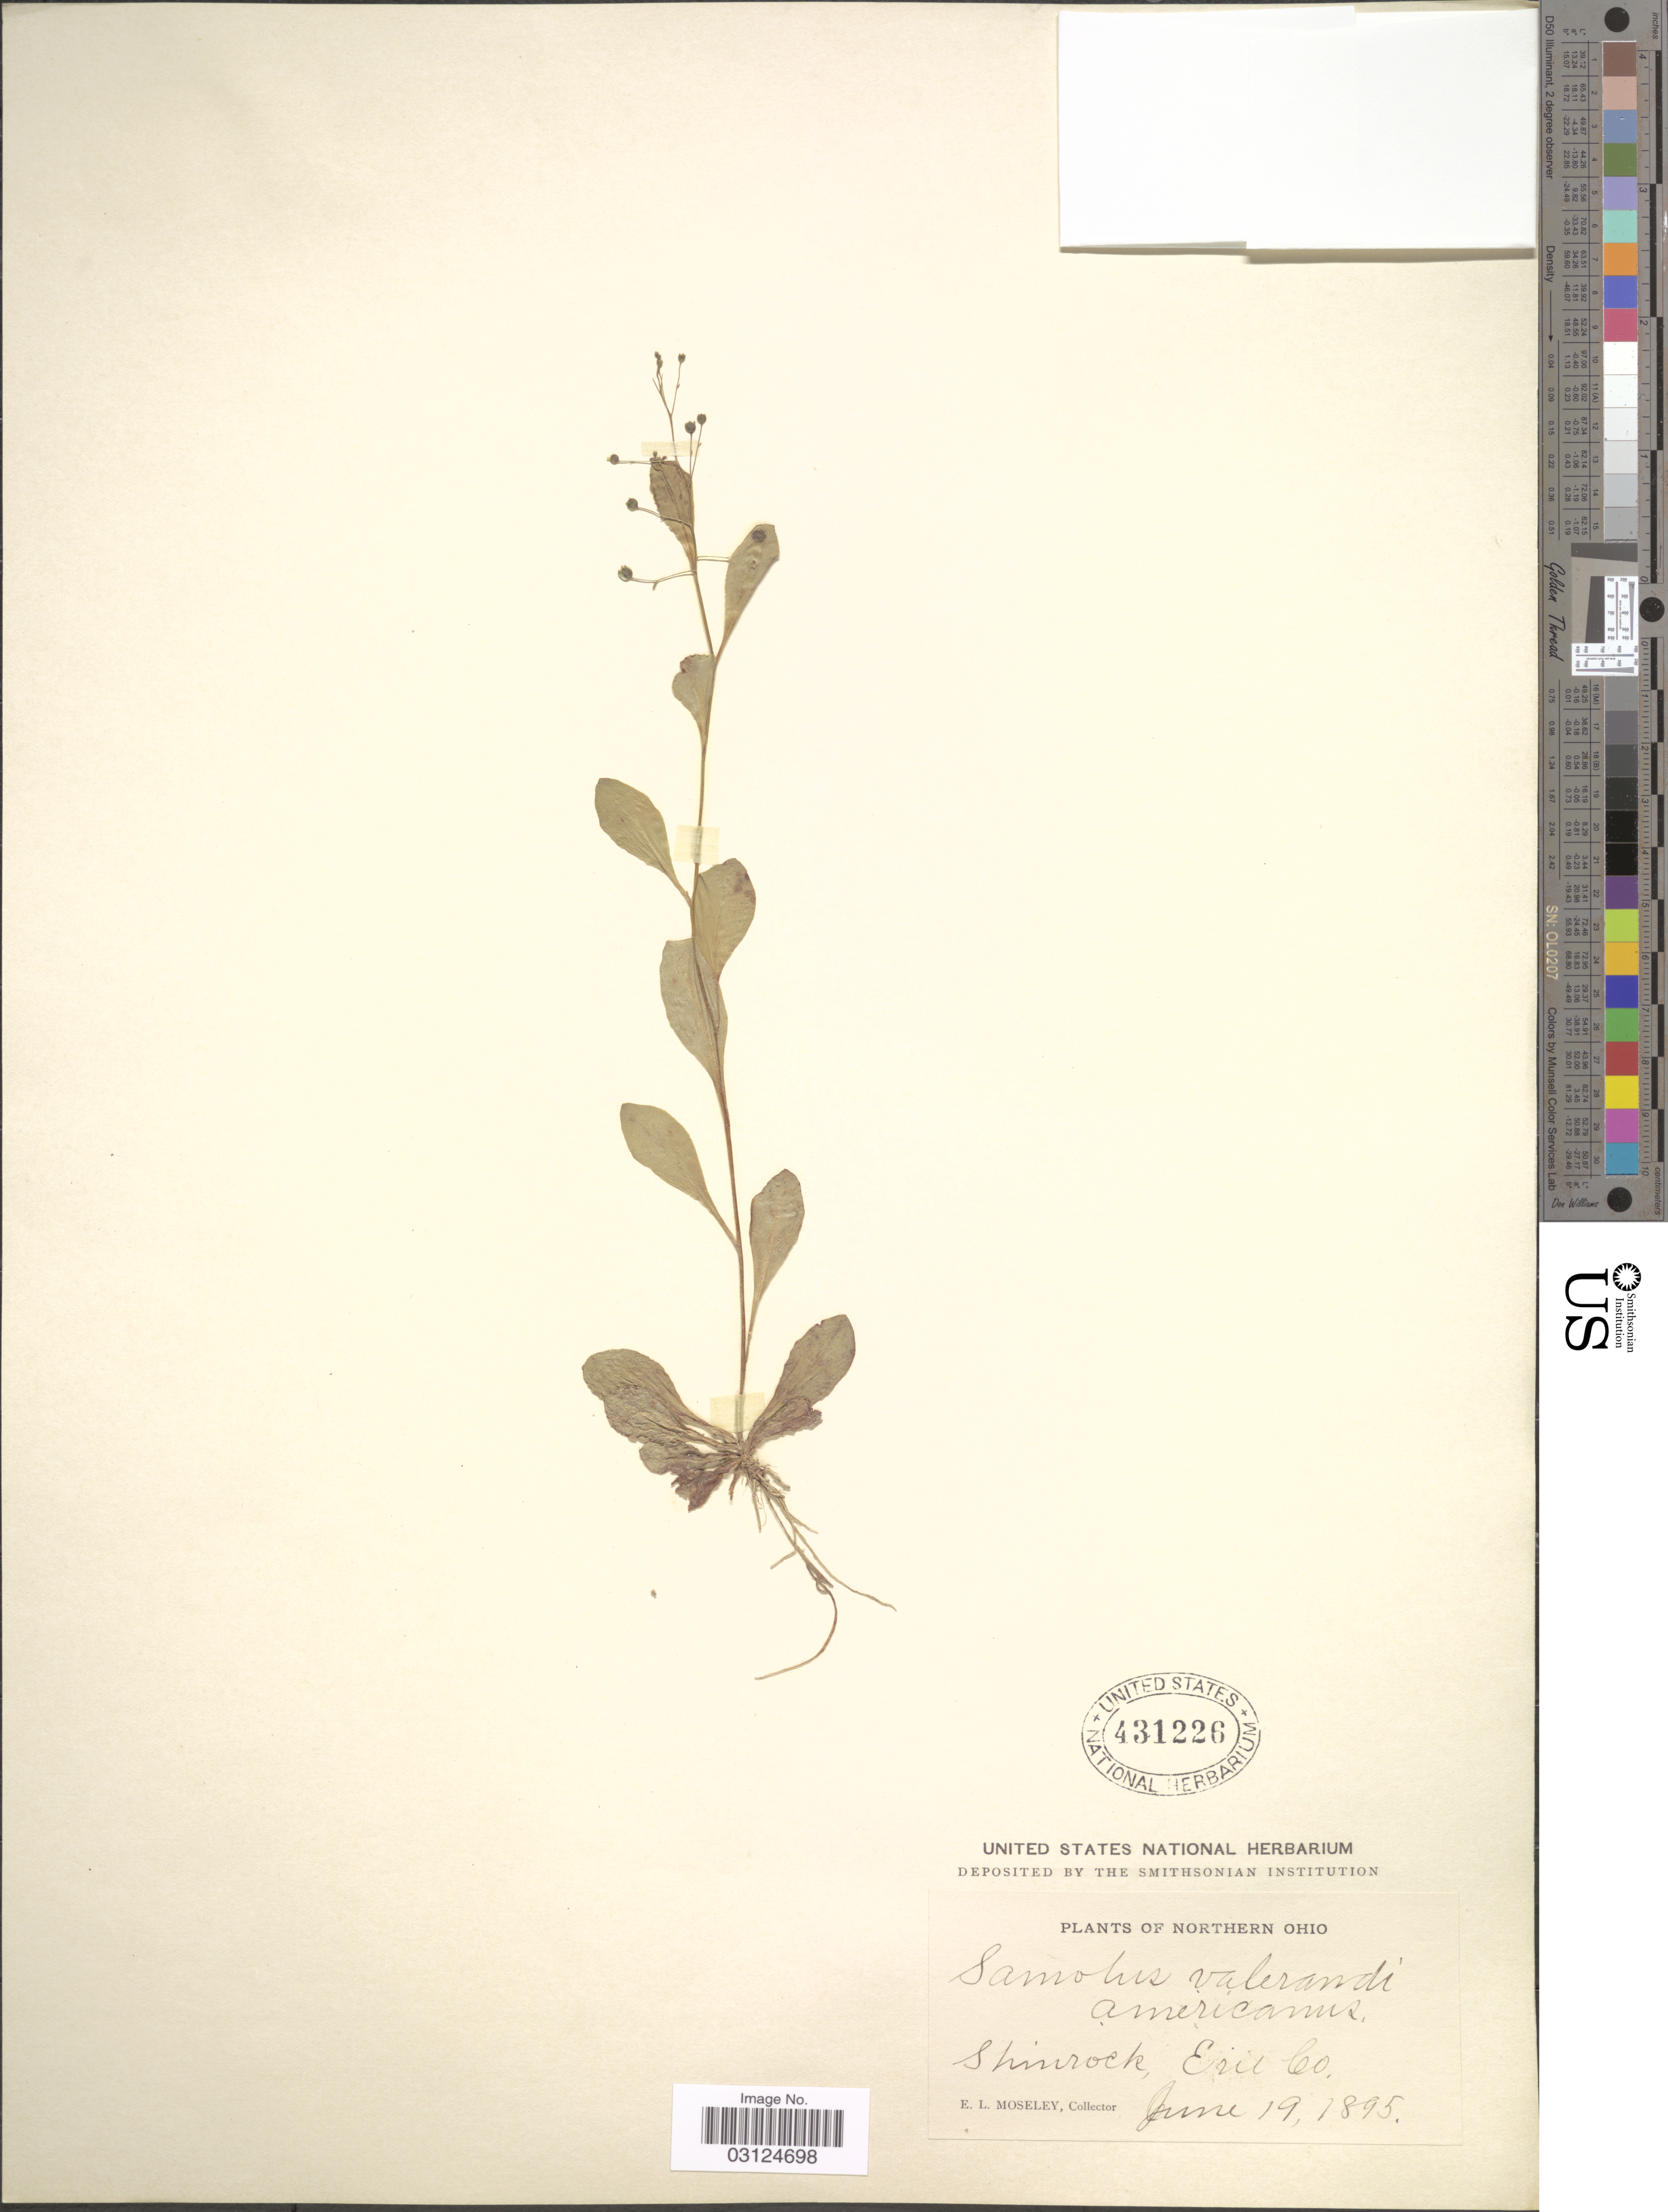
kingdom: Plantae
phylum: Tracheophyta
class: Magnoliopsida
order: Ericales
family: Primulaceae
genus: Samolus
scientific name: Samolus parviflorus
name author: Raf.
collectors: E. Moseley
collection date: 1895-06-19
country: United States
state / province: Ohio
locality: Northern Ohio. Shinrock, Erie Co.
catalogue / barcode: US 431226